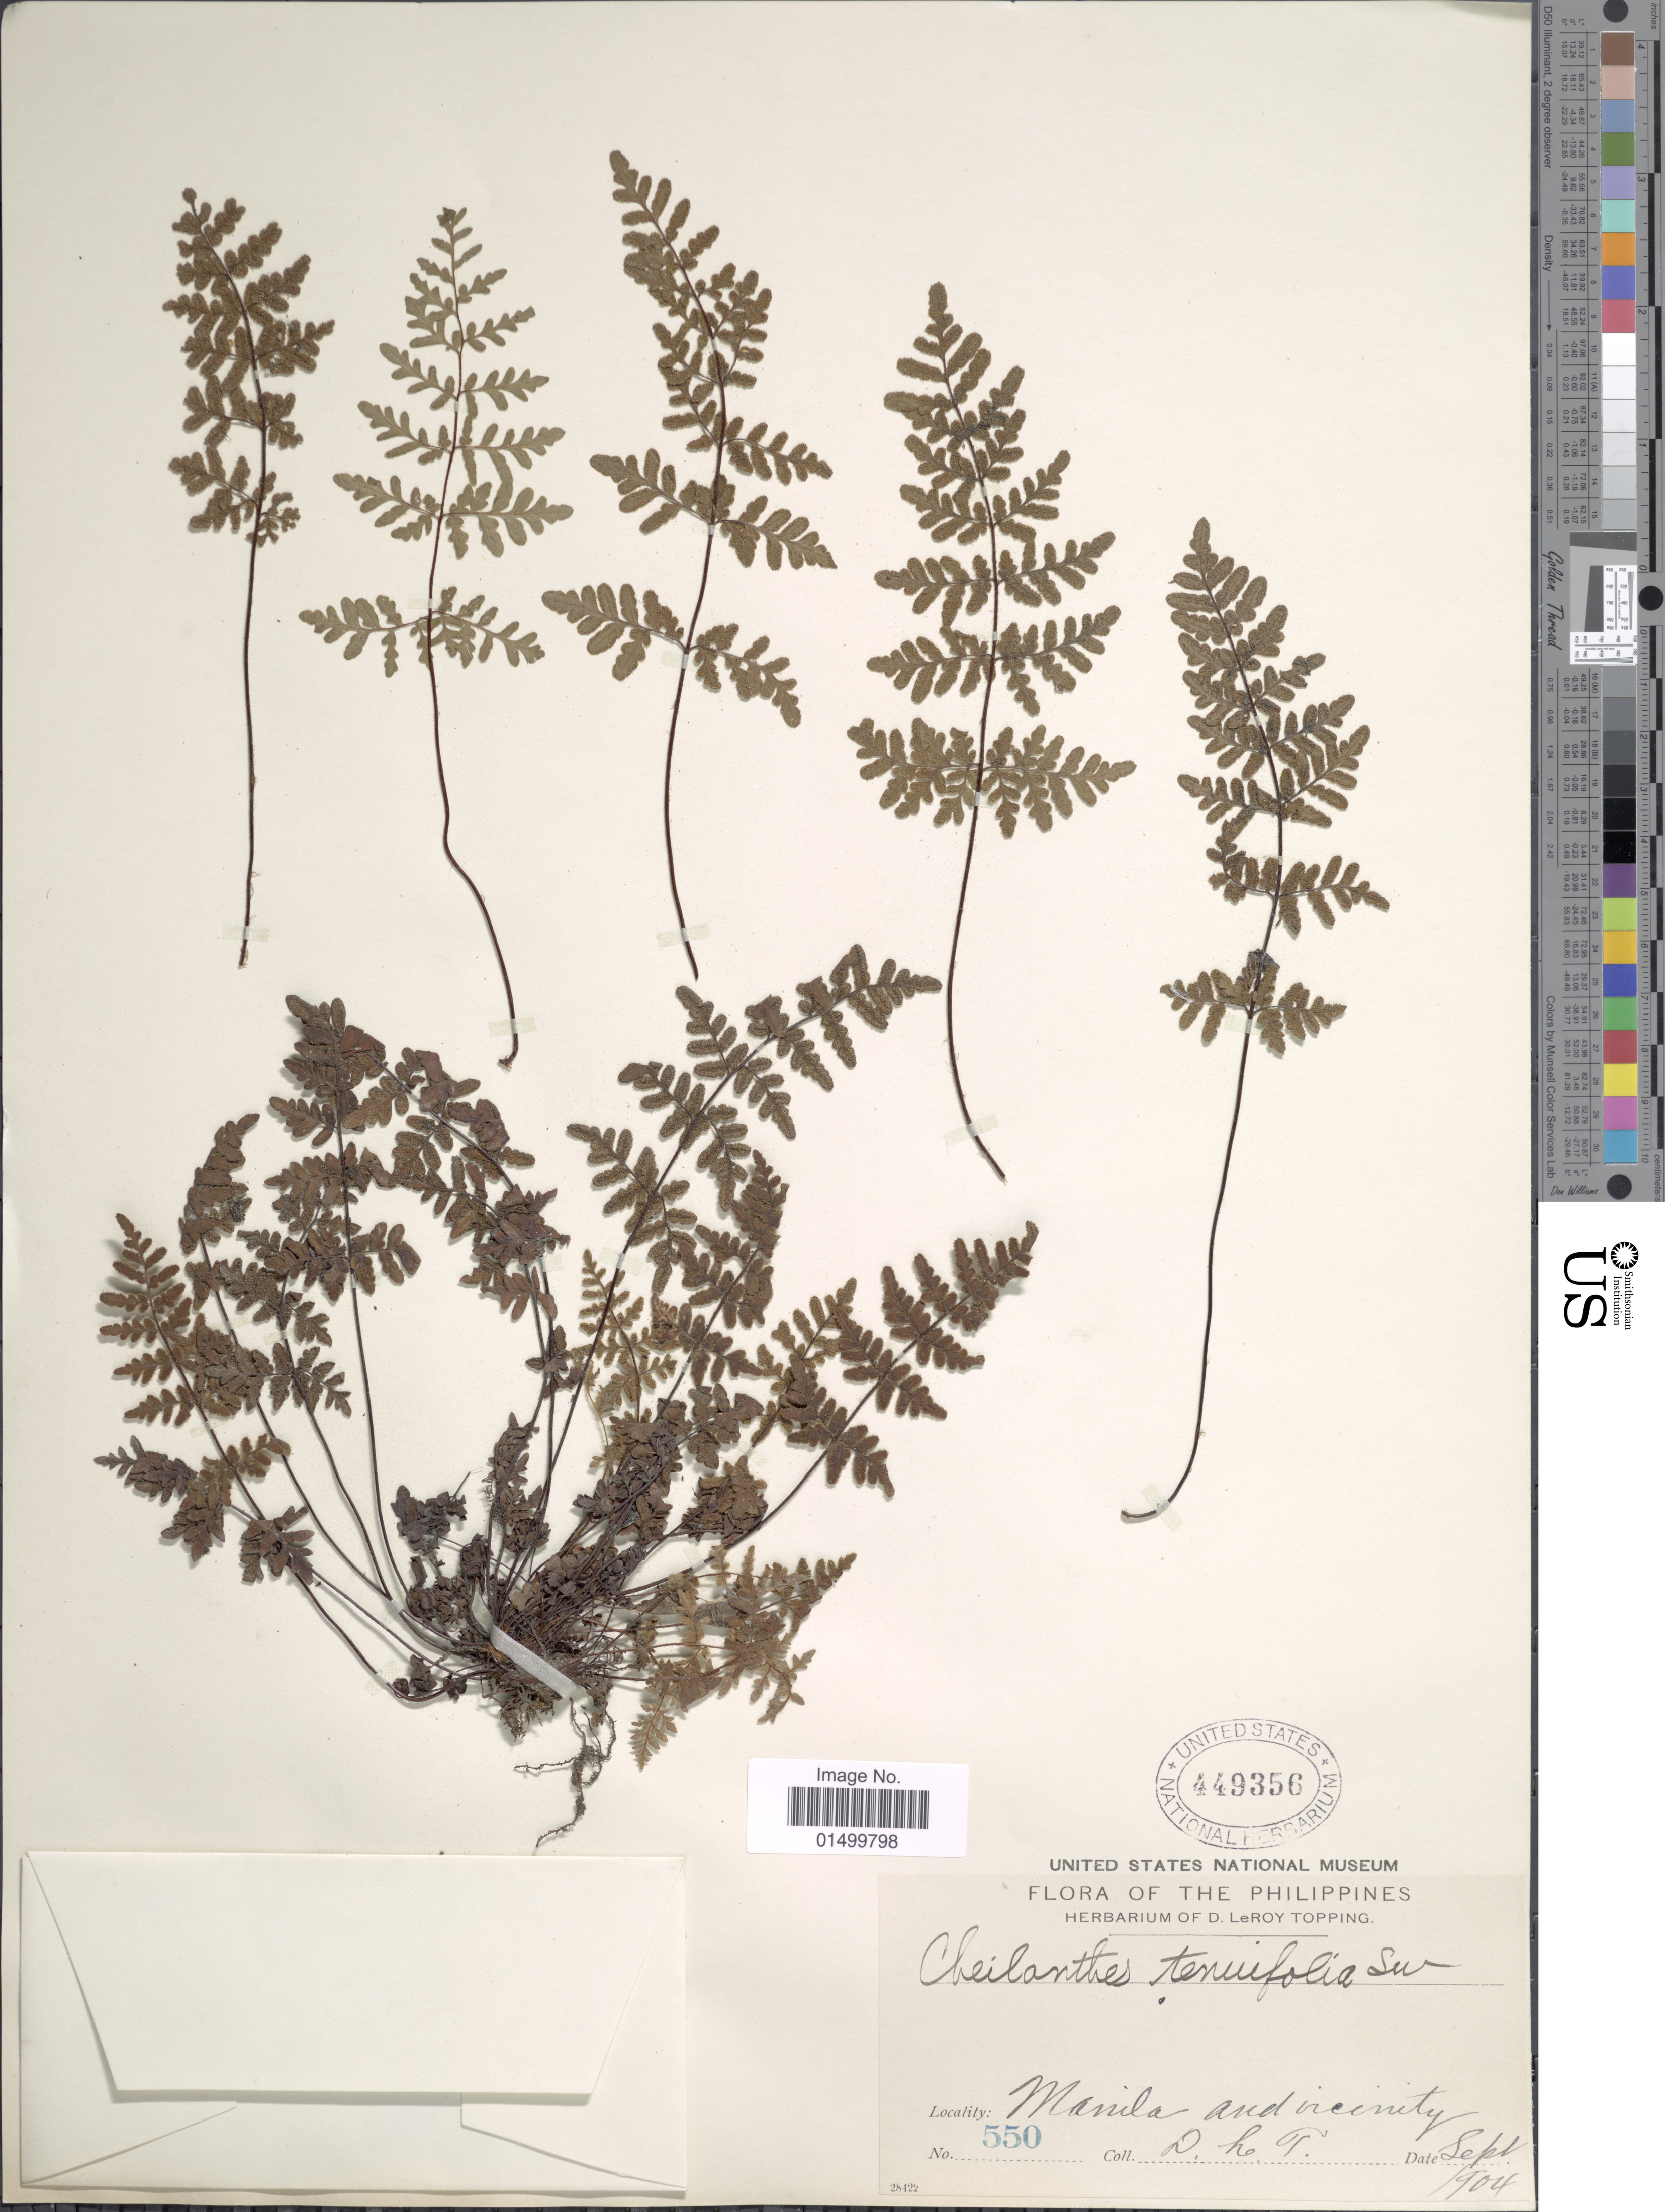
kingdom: Plantae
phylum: Tracheophyta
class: Polypodiopsida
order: Polypodiales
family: Pteridaceae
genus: Cheilanthes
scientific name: Cheilanthes brownii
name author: Domin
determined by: Sosa, Karla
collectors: D. L. Topping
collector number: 550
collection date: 1904-09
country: Philippines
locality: Manila and vicinity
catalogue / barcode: US 449356